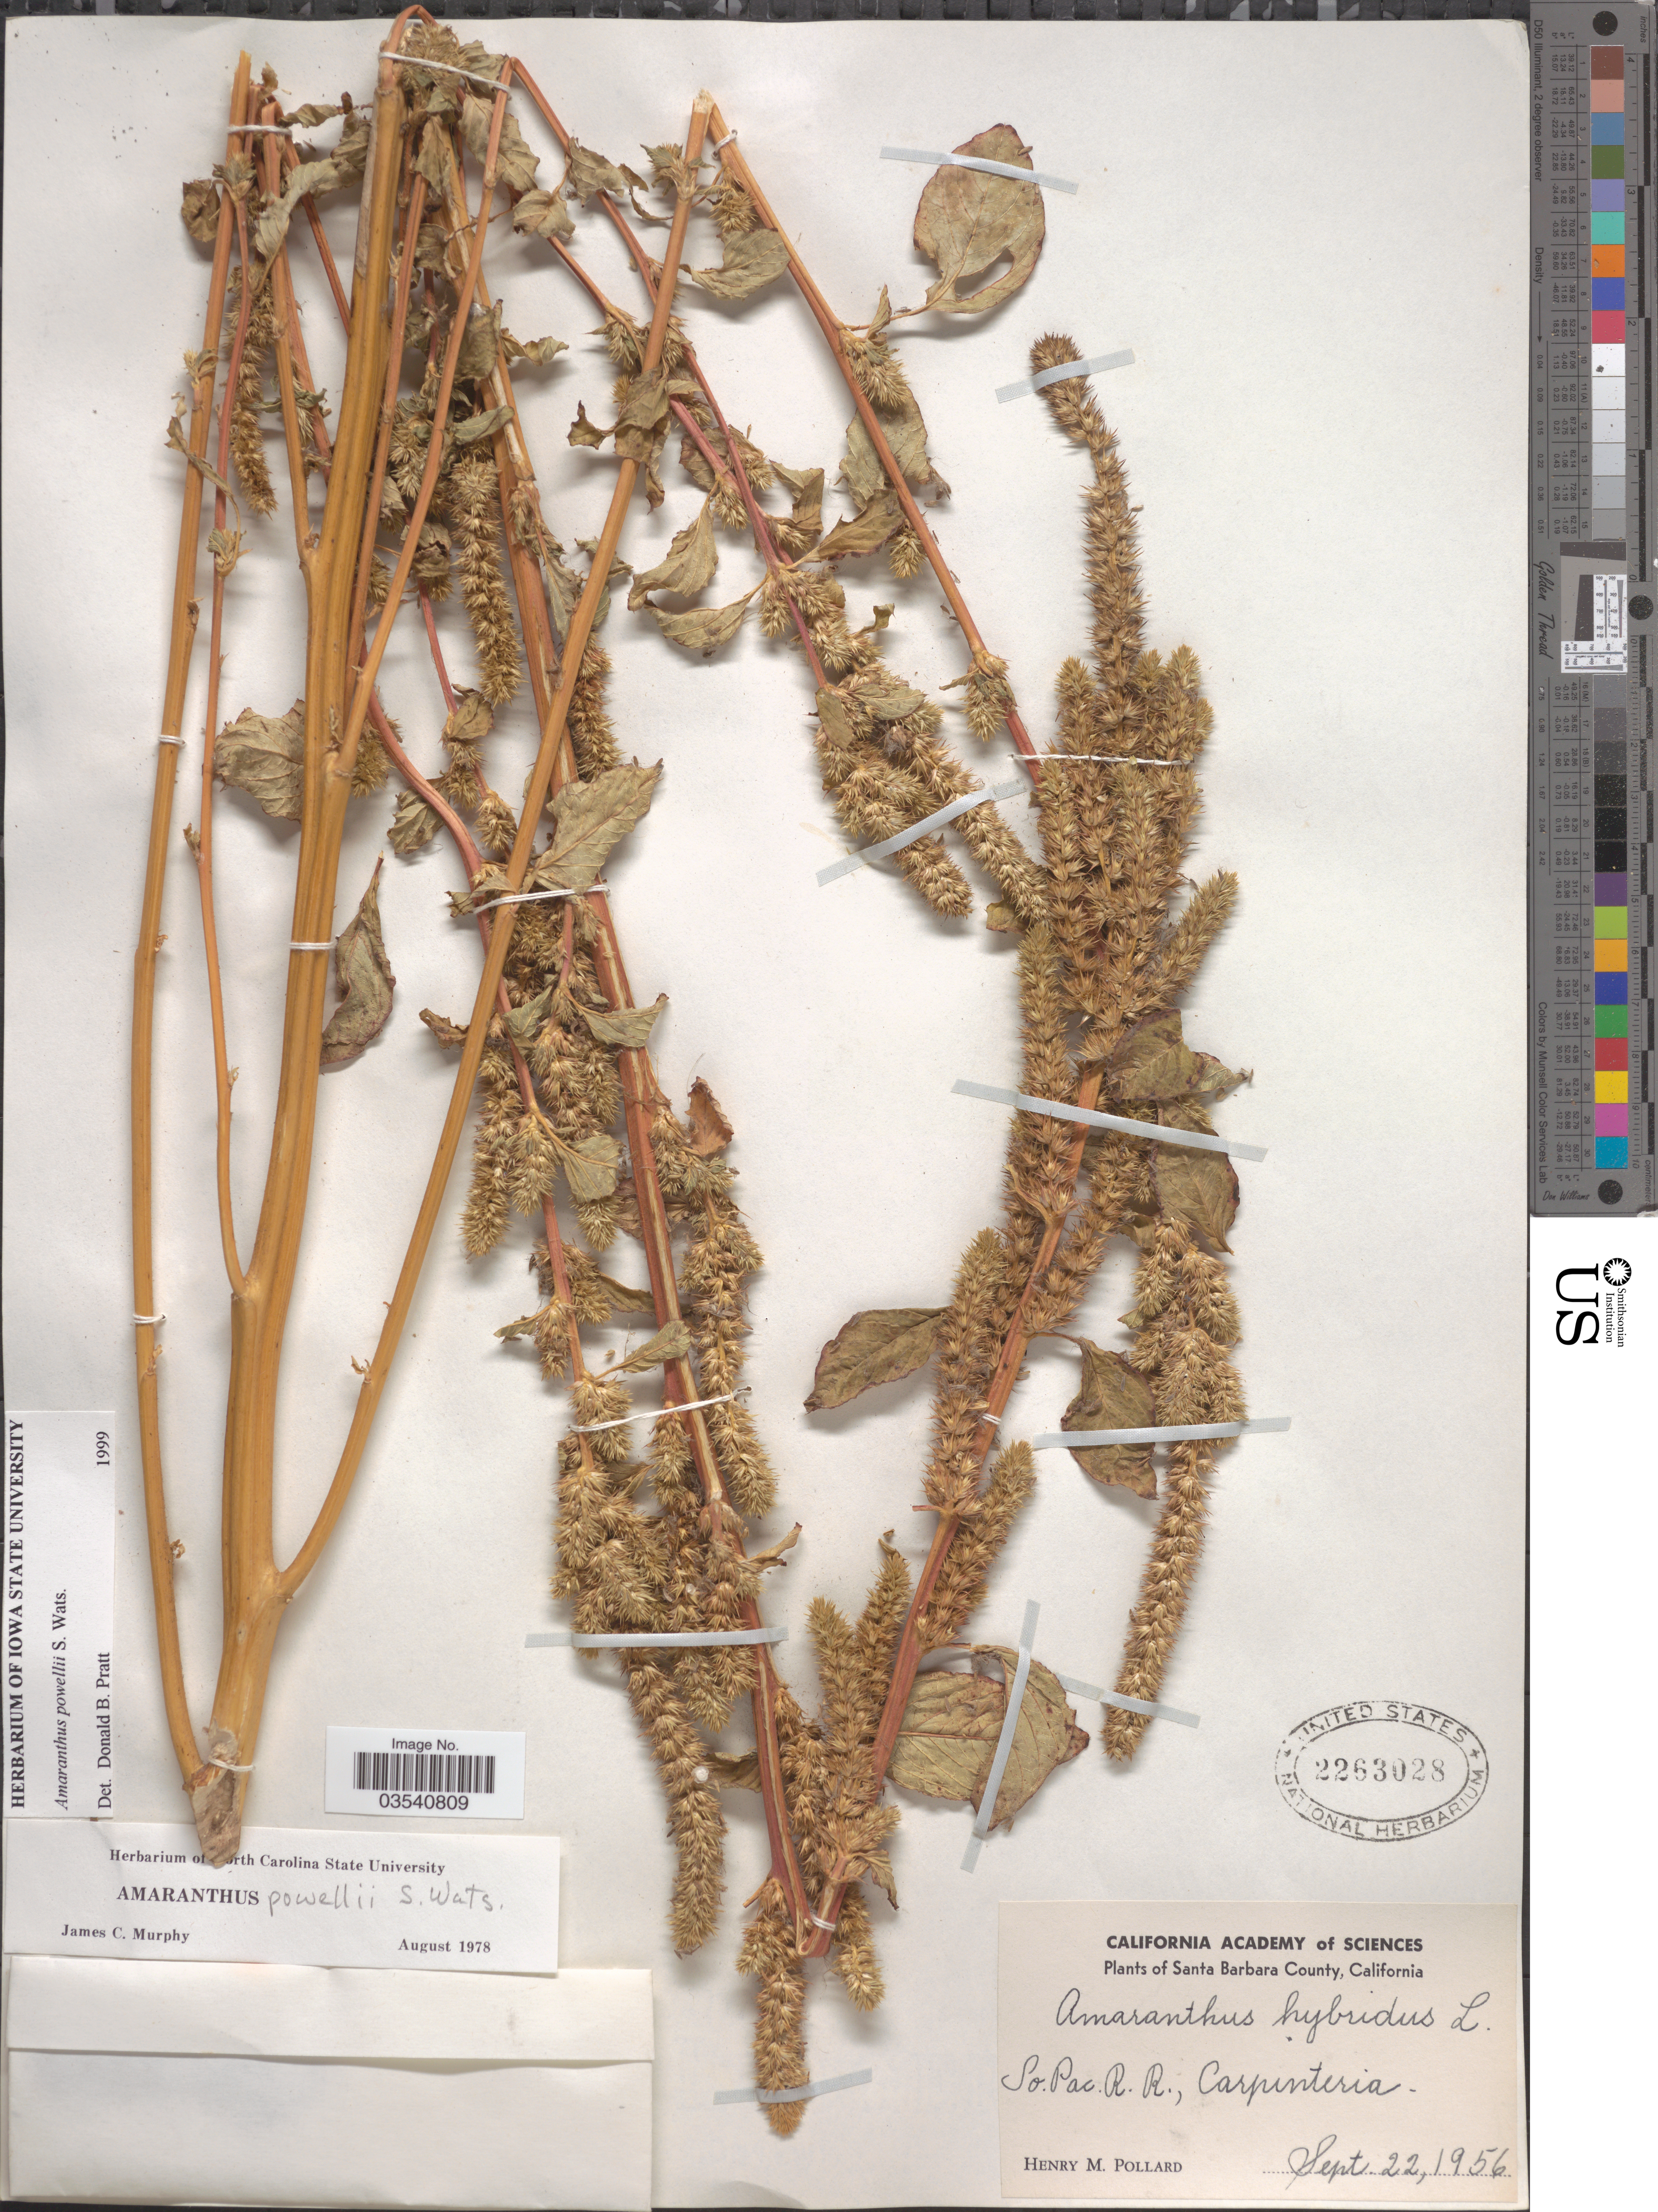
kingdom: Plantae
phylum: Tracheophyta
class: Magnoliopsida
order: Caryophyllales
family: Amaranthaceae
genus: Amaranthus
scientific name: Amaranthus powellii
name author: S. Watson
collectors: H. M. Pollard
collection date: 1956-09-22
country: United States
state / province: California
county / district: Santa Barbara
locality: Santa Barbara County. So. Pac. R. R., Carpinteria.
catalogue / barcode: US 2263028